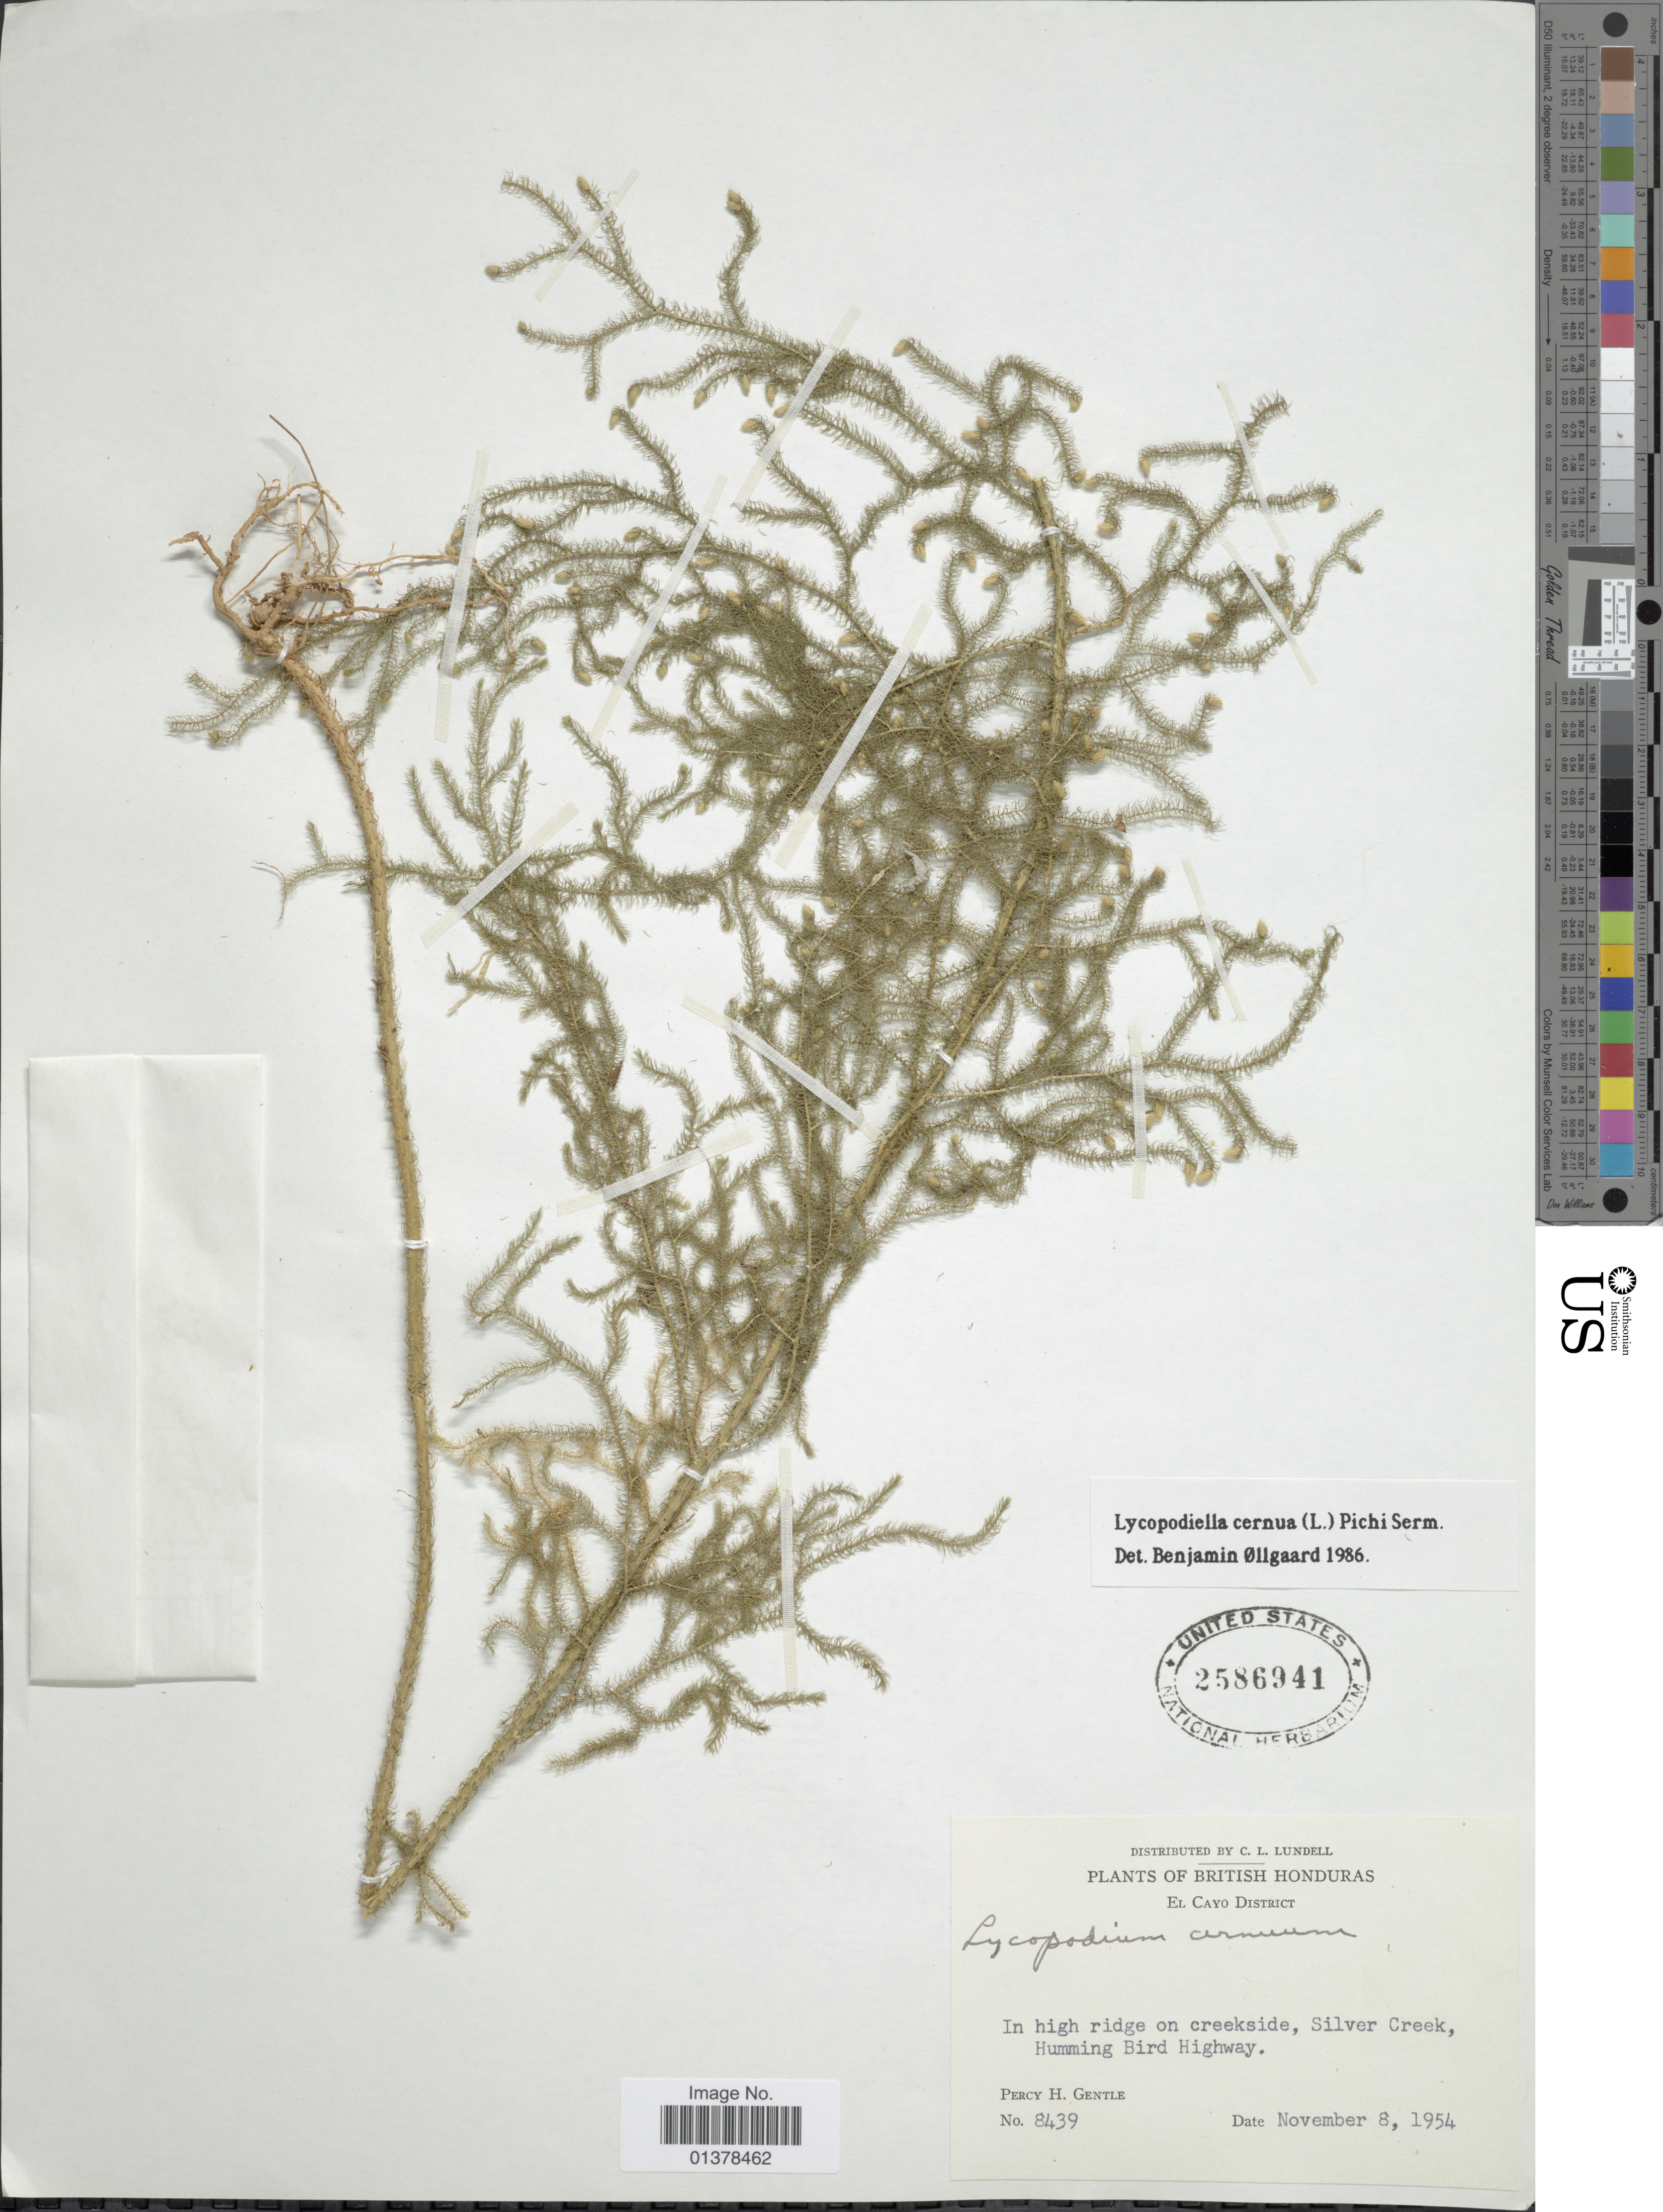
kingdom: Plantae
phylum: Tracheophyta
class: Lycopodiopsida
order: Lycopodiales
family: Lycopodiaceae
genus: Palhinhaea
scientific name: Palhinhaea cernua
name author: (L.) Vasc. & Franco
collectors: P. H. Gentle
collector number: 8439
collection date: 1954-11-08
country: Belize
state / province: Cayo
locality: In high ridge on creekside, Silver Creek, Humming Bird Highway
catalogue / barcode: US 2586941